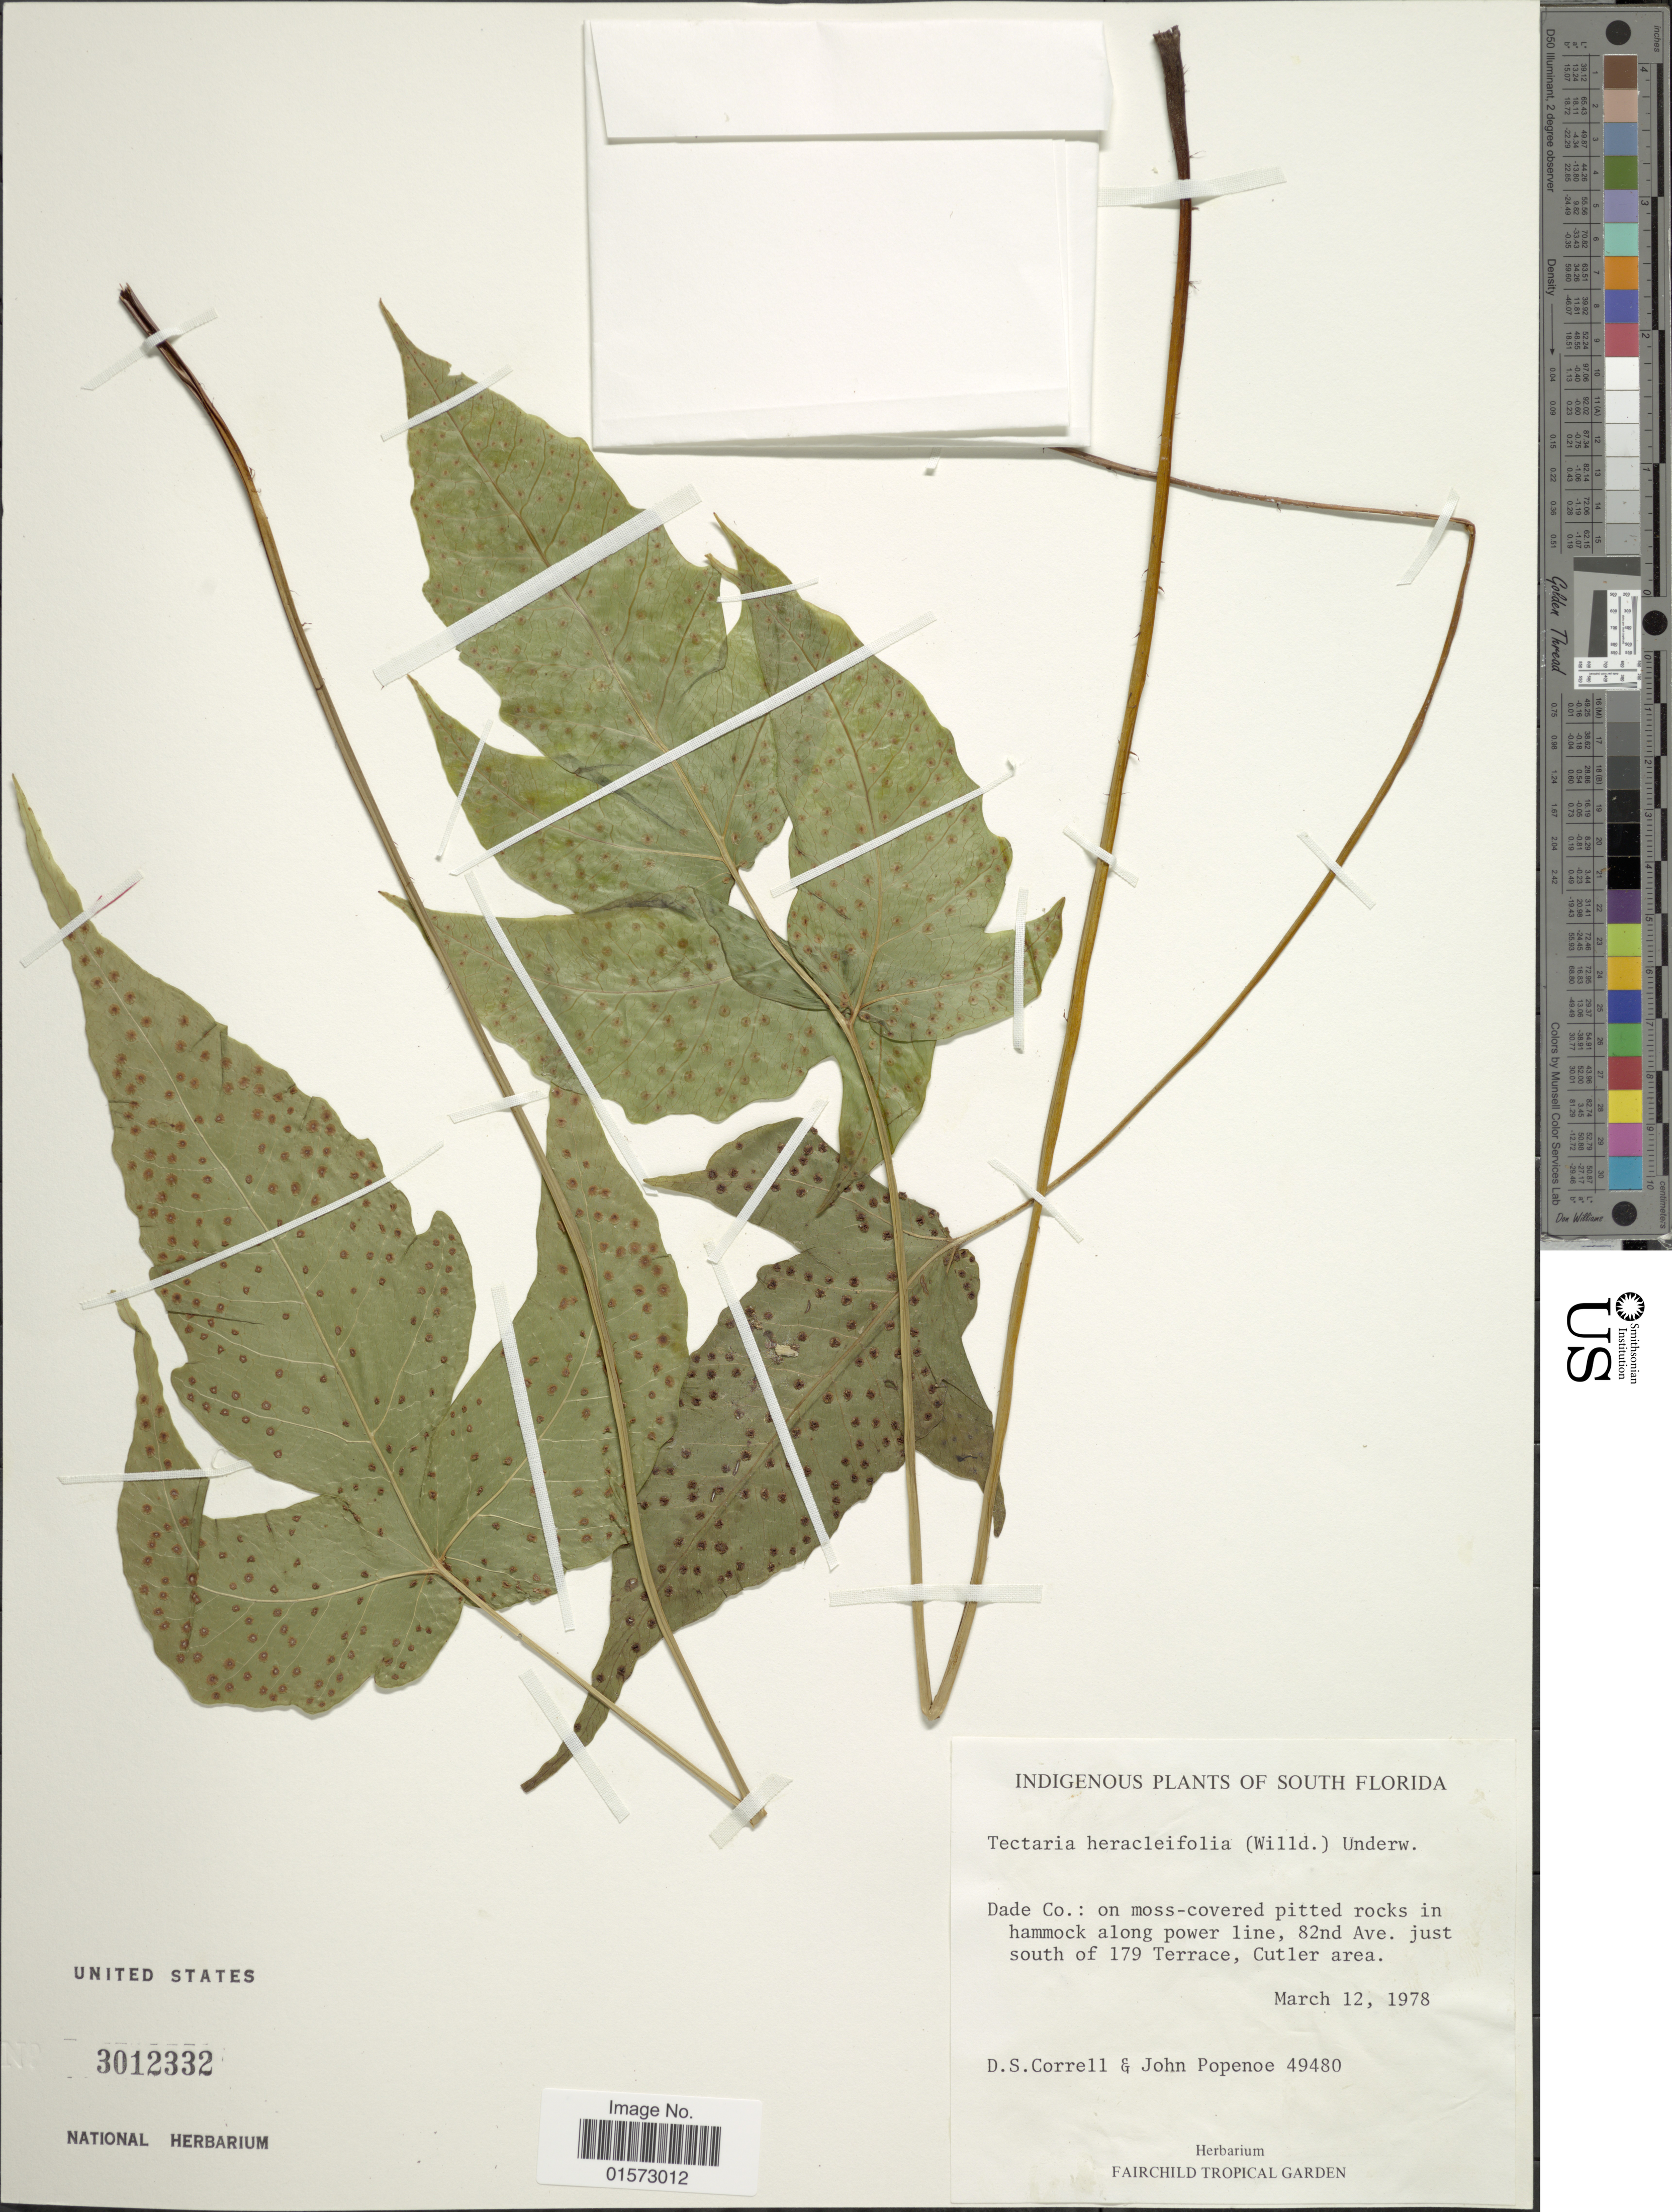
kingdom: Plantae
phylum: Tracheophyta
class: Polypodiopsida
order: Polypodiales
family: Tectariaceae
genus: Tectaria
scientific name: Tectaria heracleifolia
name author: (Willd.) Underw.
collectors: D. S. Correll & J. Popenoe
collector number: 49480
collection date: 1978-03-12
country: United States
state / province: Florida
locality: South Florida, Dade Co.: on moss-covered pitted rocks in hammock along power line, 82nd Ave, just south of 179 Terrace, Cutler area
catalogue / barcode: US 3012332